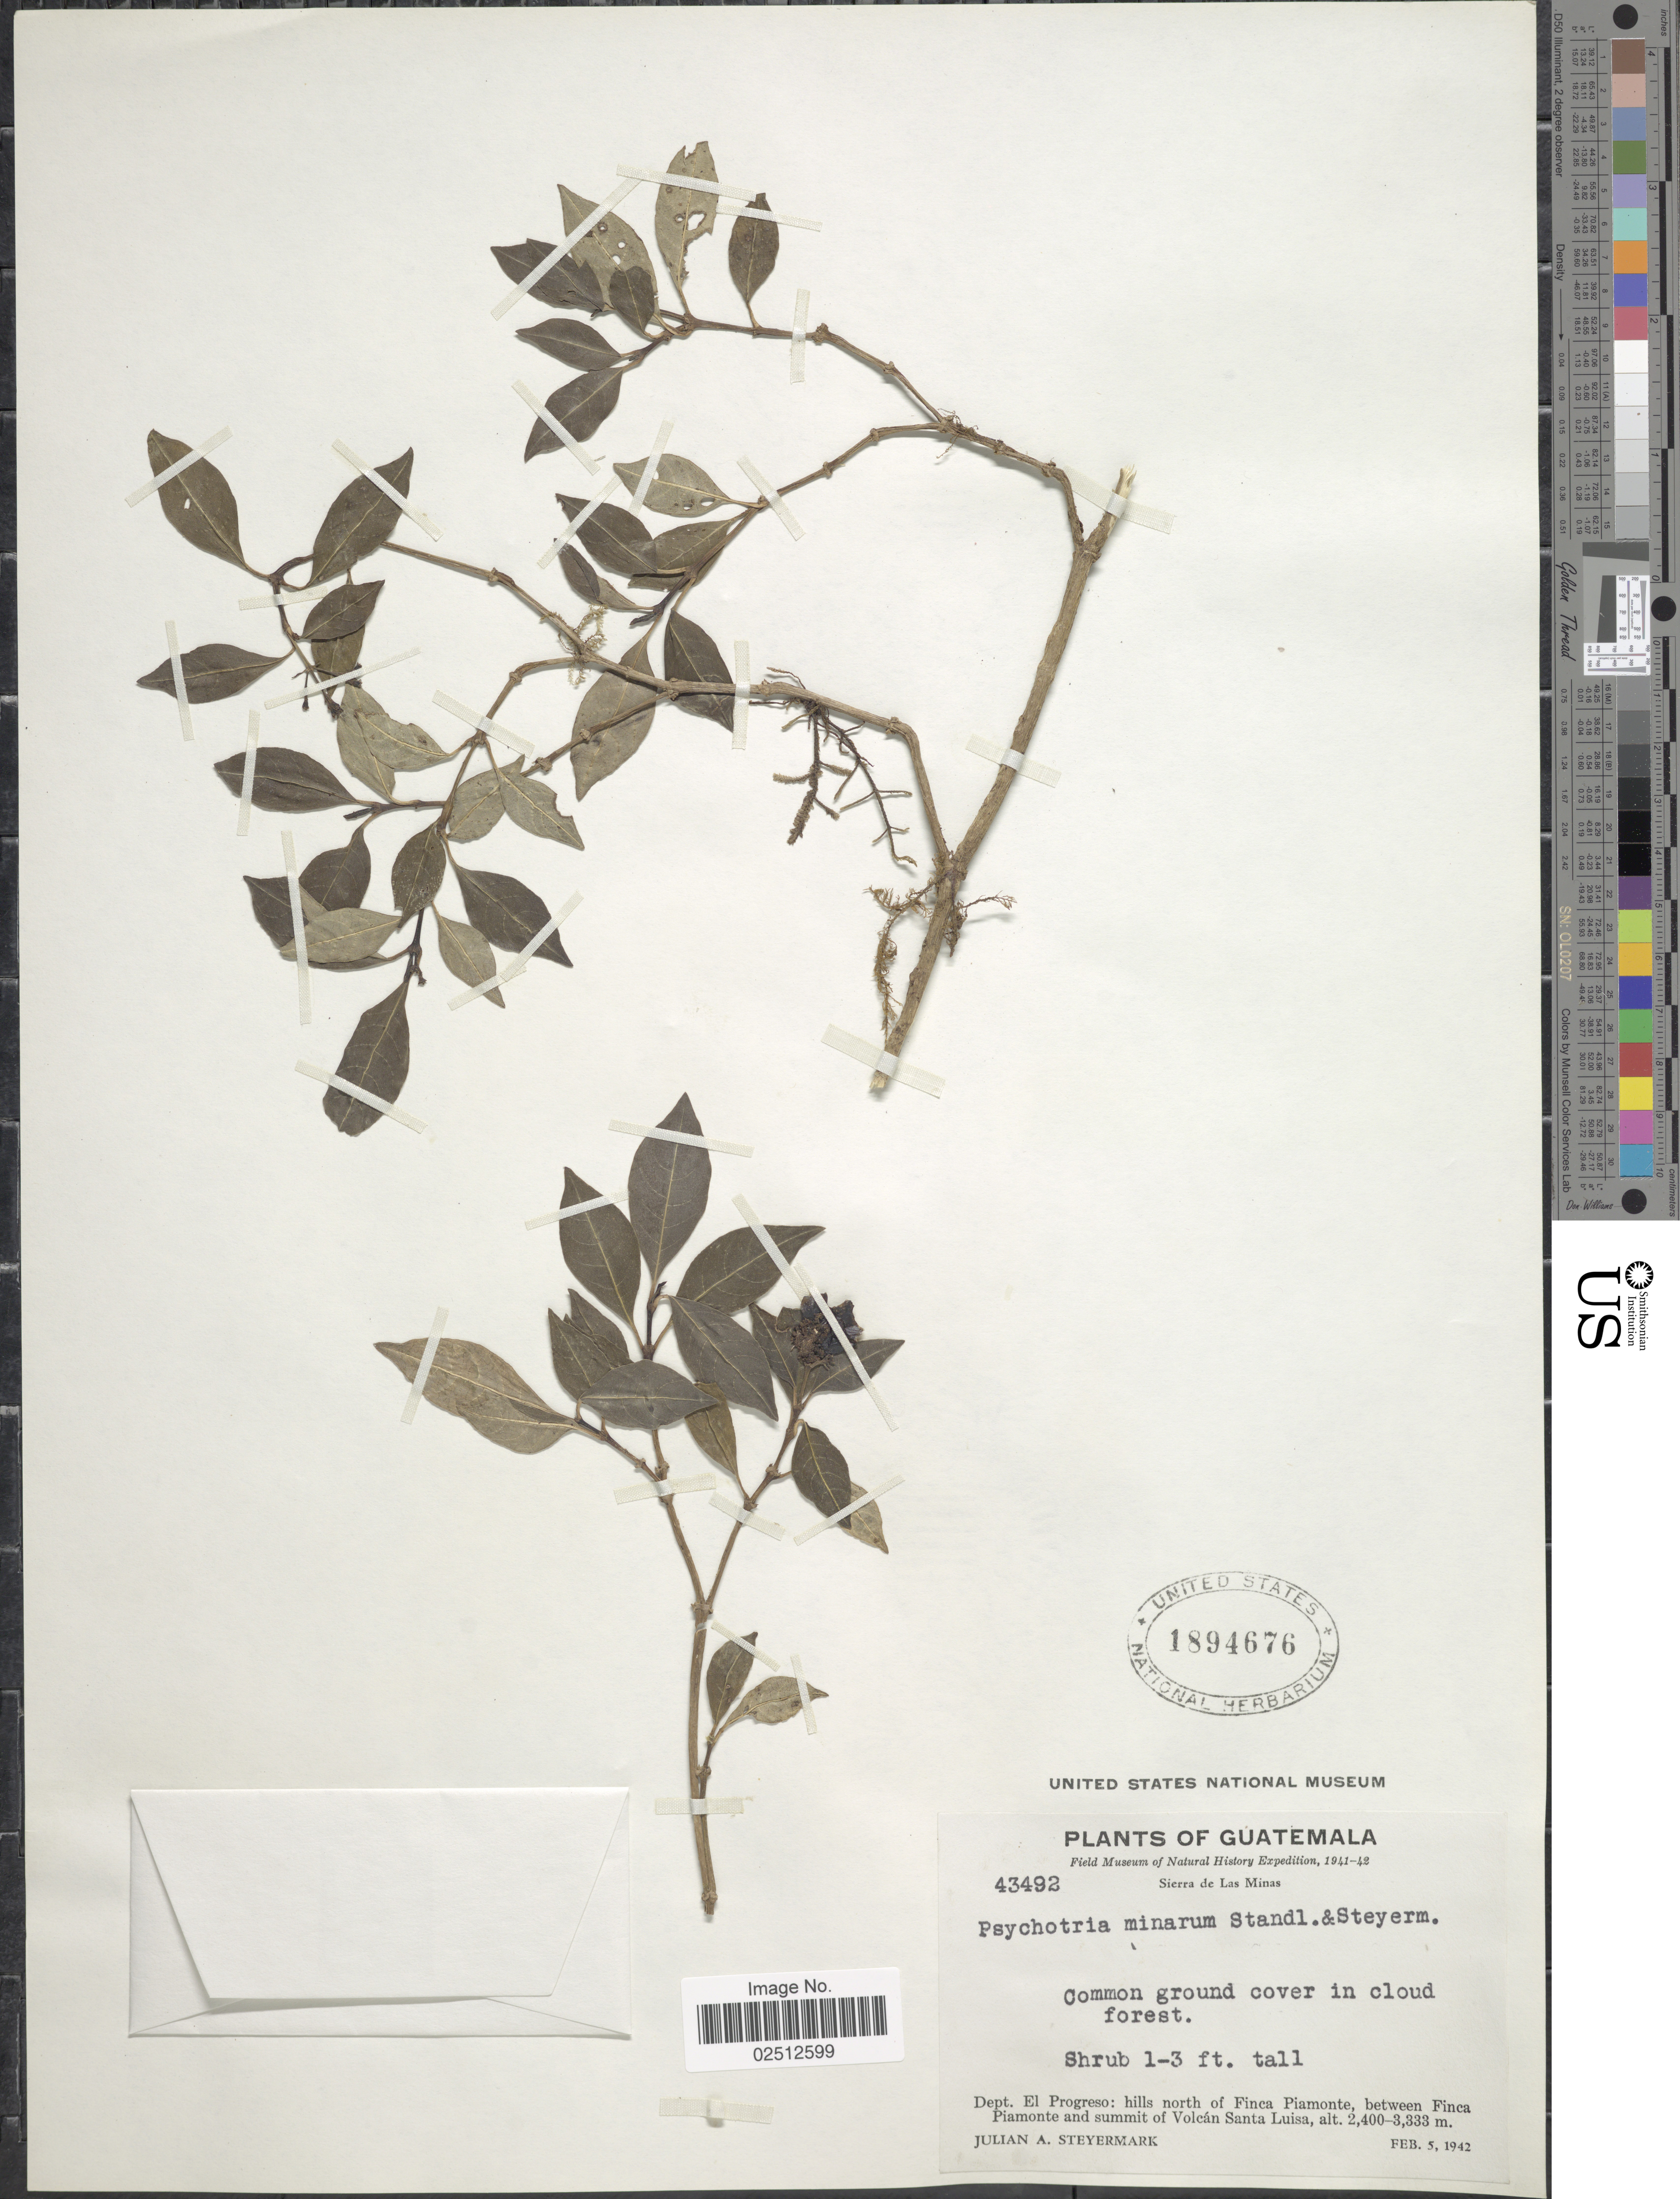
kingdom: Plantae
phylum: Tracheophyta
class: Magnoliopsida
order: Gentianales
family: Rubiaceae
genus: Psychotria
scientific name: Psychotria minarum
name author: Standl. & Steyerm.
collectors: J. Steyermark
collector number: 43492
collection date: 1942-02-05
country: Guatemala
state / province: El Progreso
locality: Sierra de Las Minas, hills north of Finca Piamonte, between Finca Piamonte and summit of Volcan Santa Luisa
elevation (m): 2400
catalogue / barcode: US 1894676